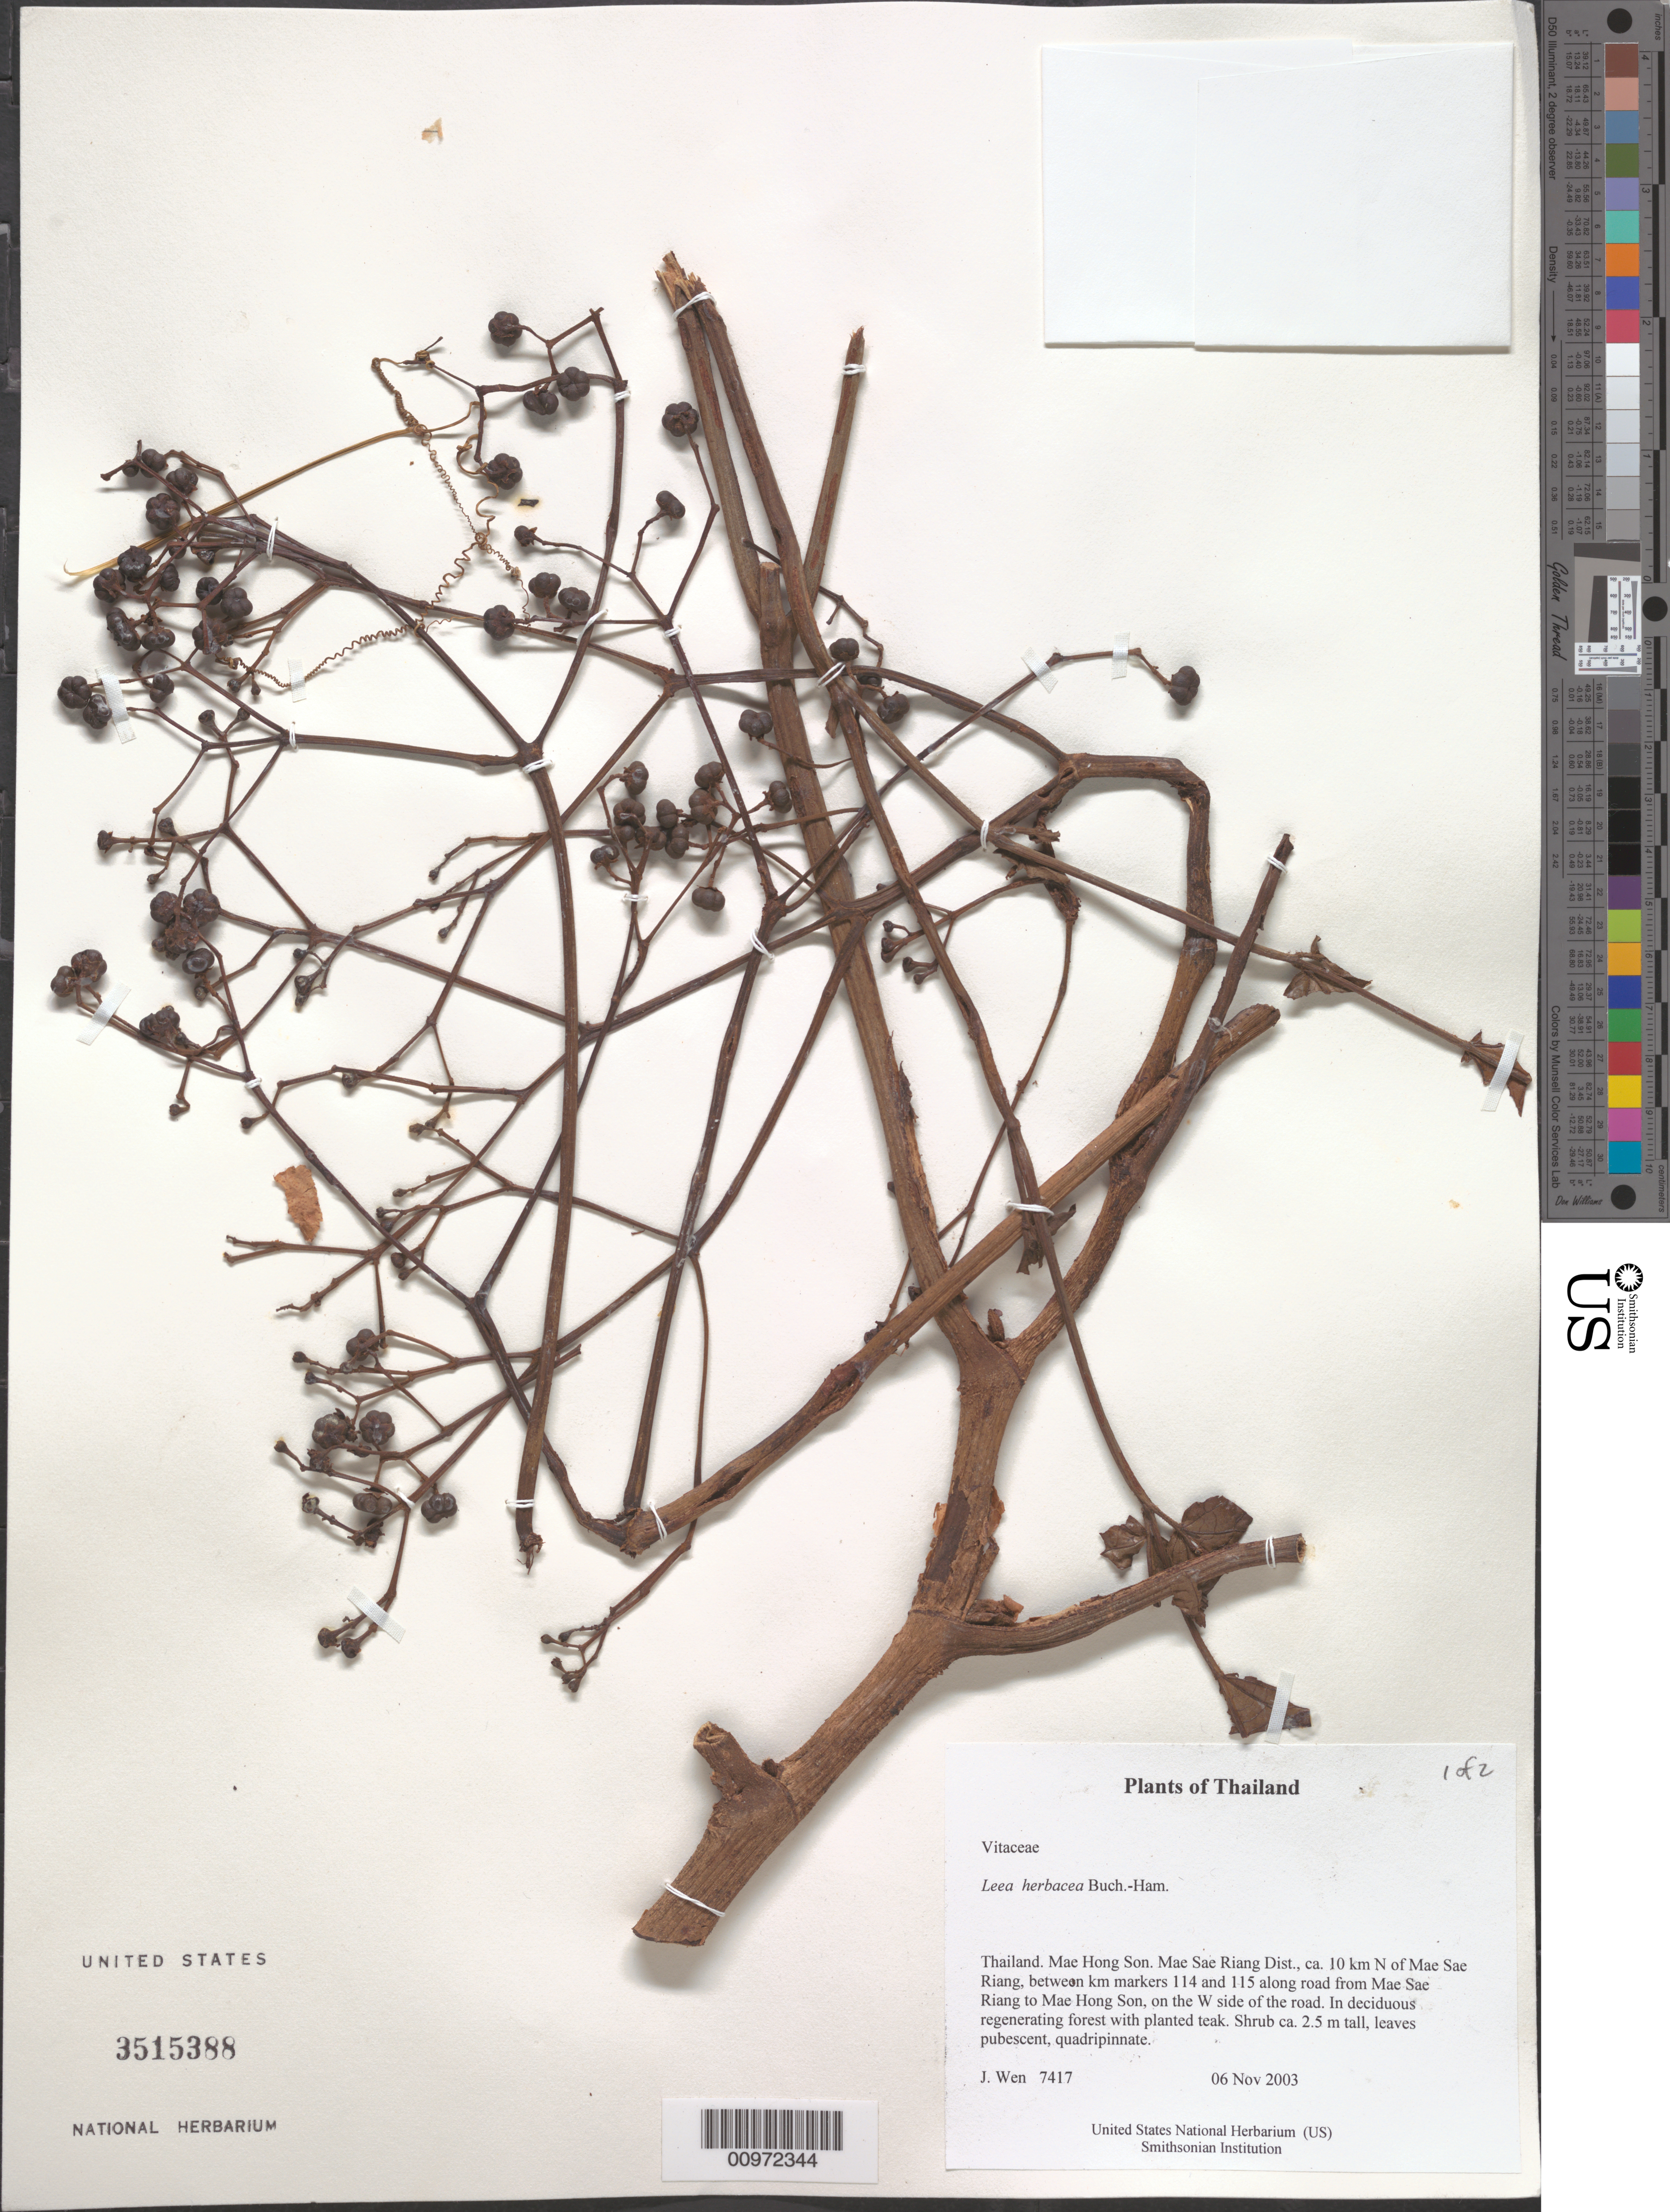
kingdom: Plantae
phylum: Tracheophyta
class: Magnoliopsida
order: Vitales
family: Vitaceae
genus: Leea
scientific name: Leea herbacea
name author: Buch.-Ham.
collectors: J. Wen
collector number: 7417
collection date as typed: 06 Nov 2003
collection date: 2003-11-06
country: Thailand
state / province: Mae Hong Son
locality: Mae Sae Riang Dist., ca. 10 km N of Mae Sae Riang, between km markers 114 and 115 along road from Mae Sae Riang to Mae Hong Son, on the W side of the road.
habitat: In deciduous regenerating forest with planted teak.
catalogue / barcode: US 3515388